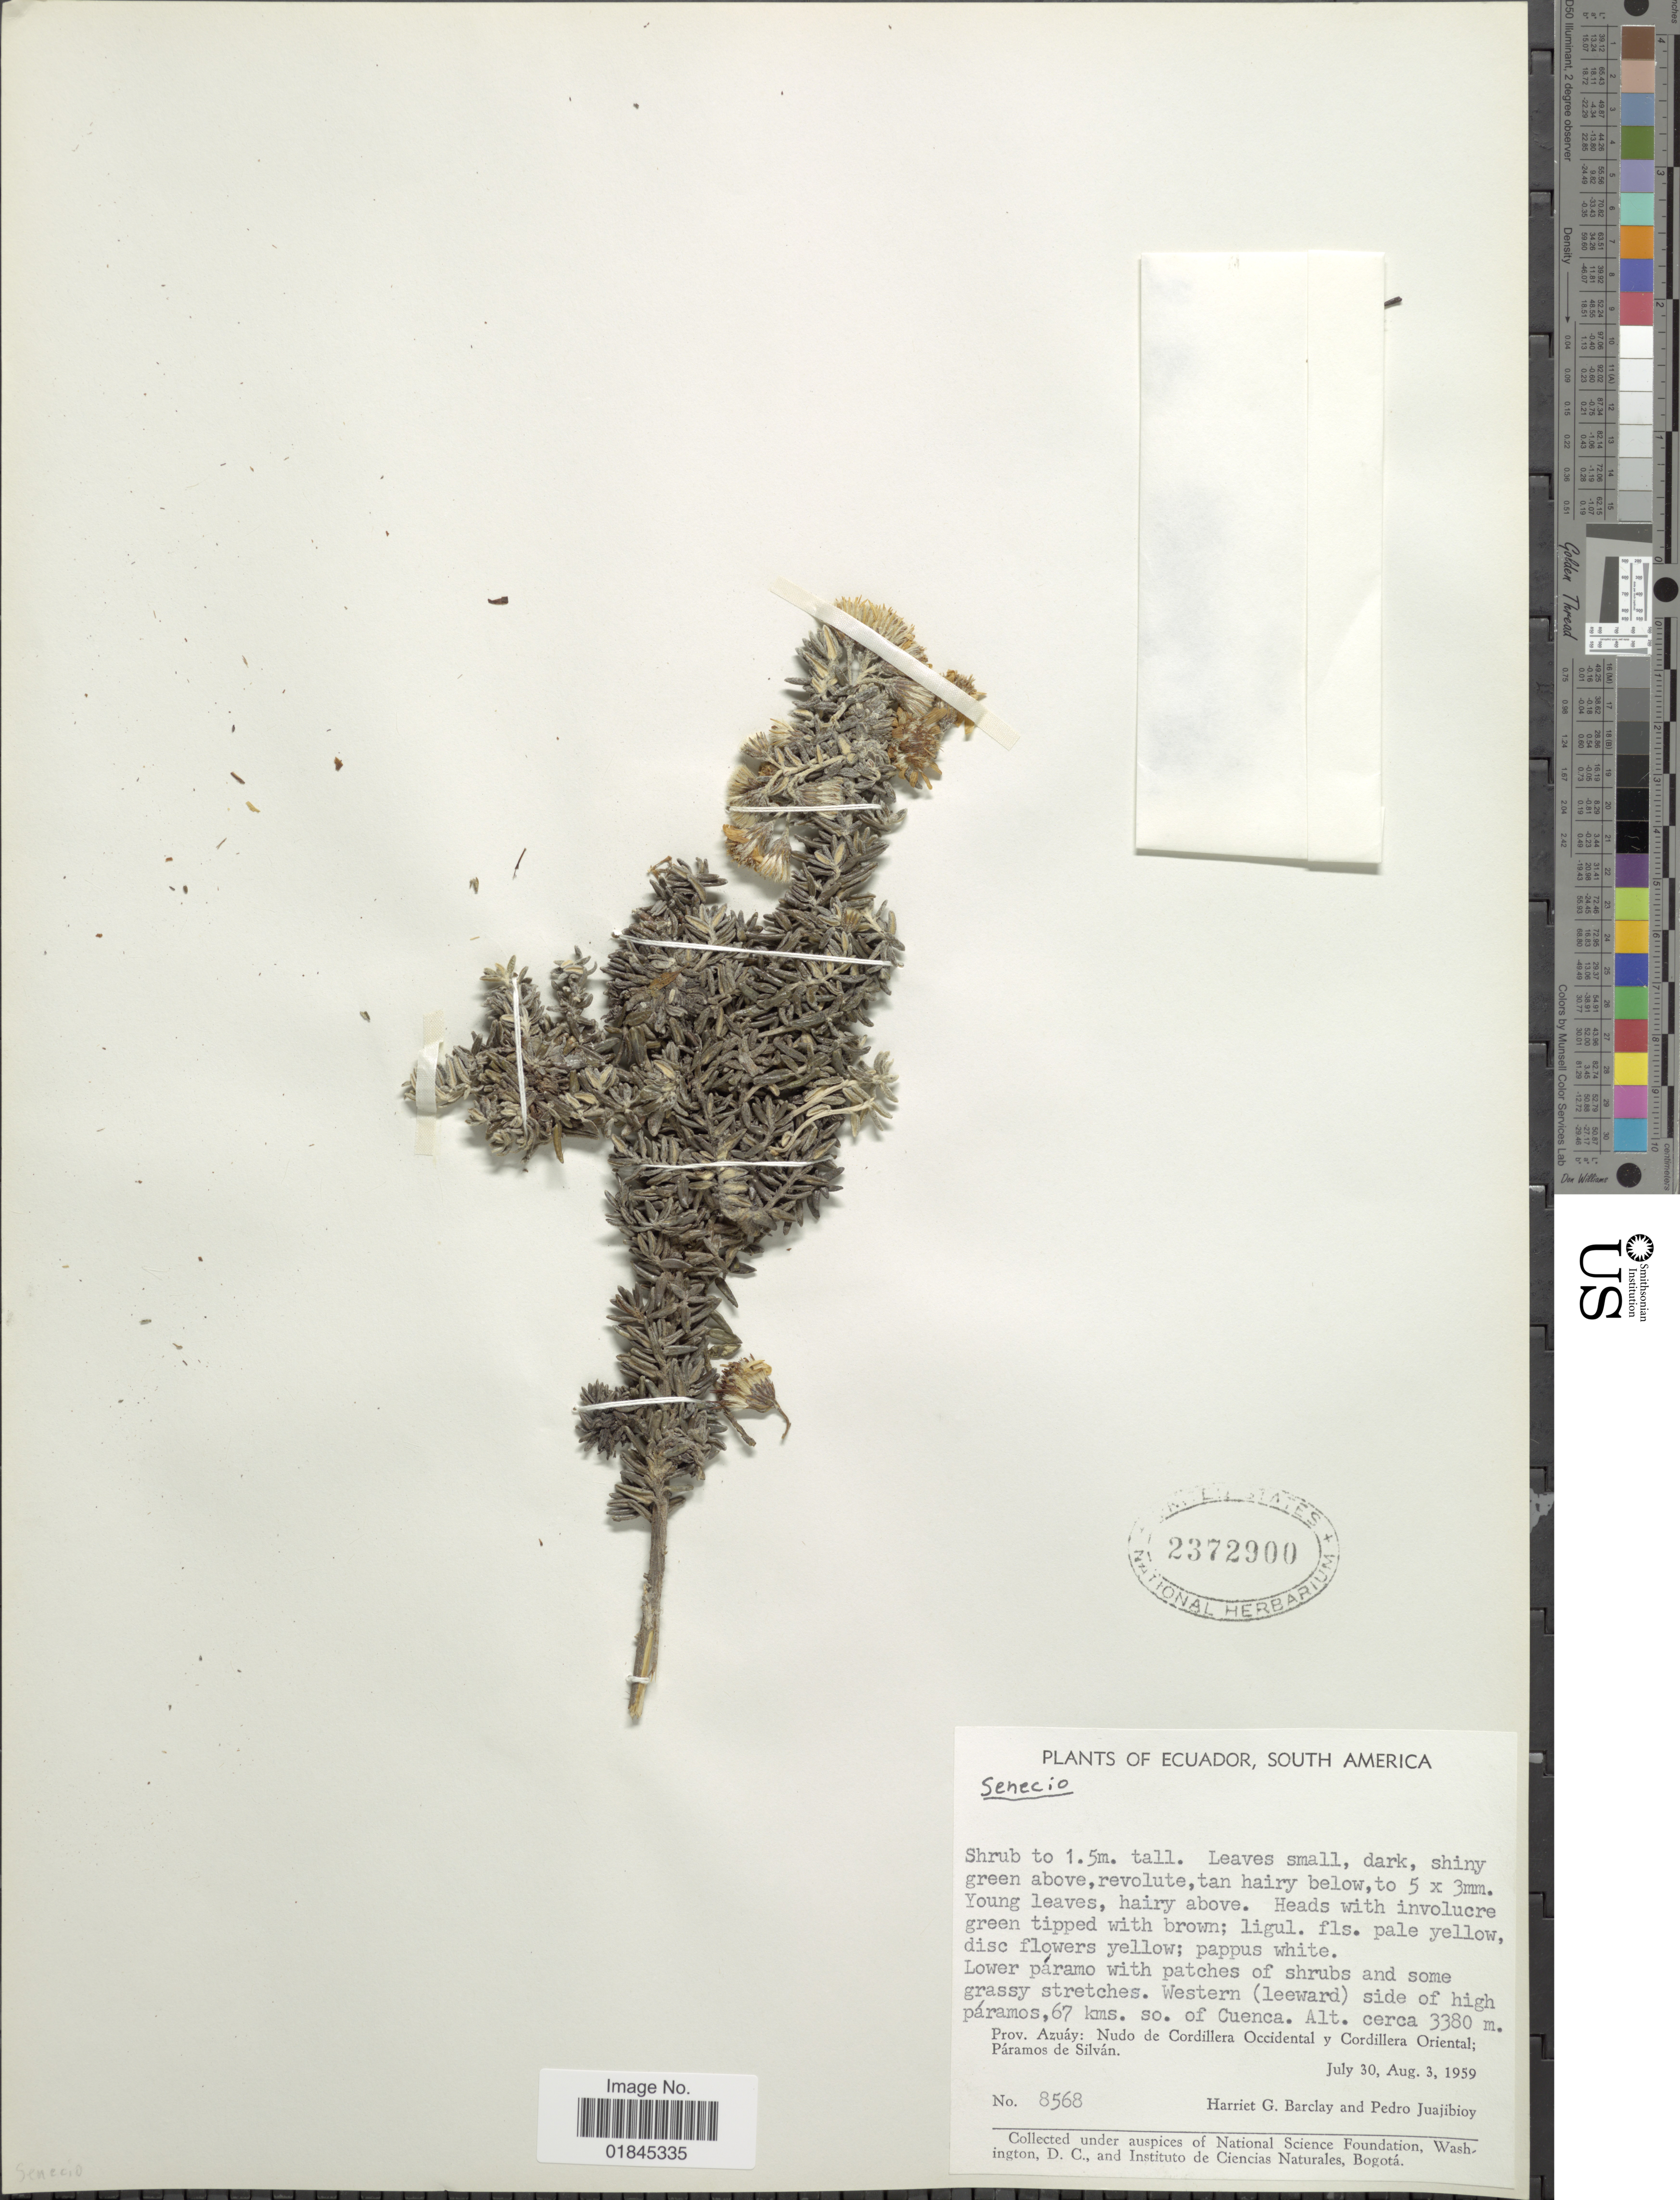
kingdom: Plantae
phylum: Tracheophyta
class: Magnoliopsida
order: Asterales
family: Asteraceae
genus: Pentacalia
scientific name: Pentacalia empetroides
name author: (Cuatrec.) Cuatrec.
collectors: H. G. Barclay & P. Juajibioy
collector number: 8568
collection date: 1959-07-30/1959-08-03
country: Ecuador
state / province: Azuay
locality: Western (leeward) side of high páramos, 67 kms. so. of Cuenca. Prov. Azuáy: Nudo de Cordillera Occidental y Cordillera Oriental; Páramos de Silván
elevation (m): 3380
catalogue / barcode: US 2372900